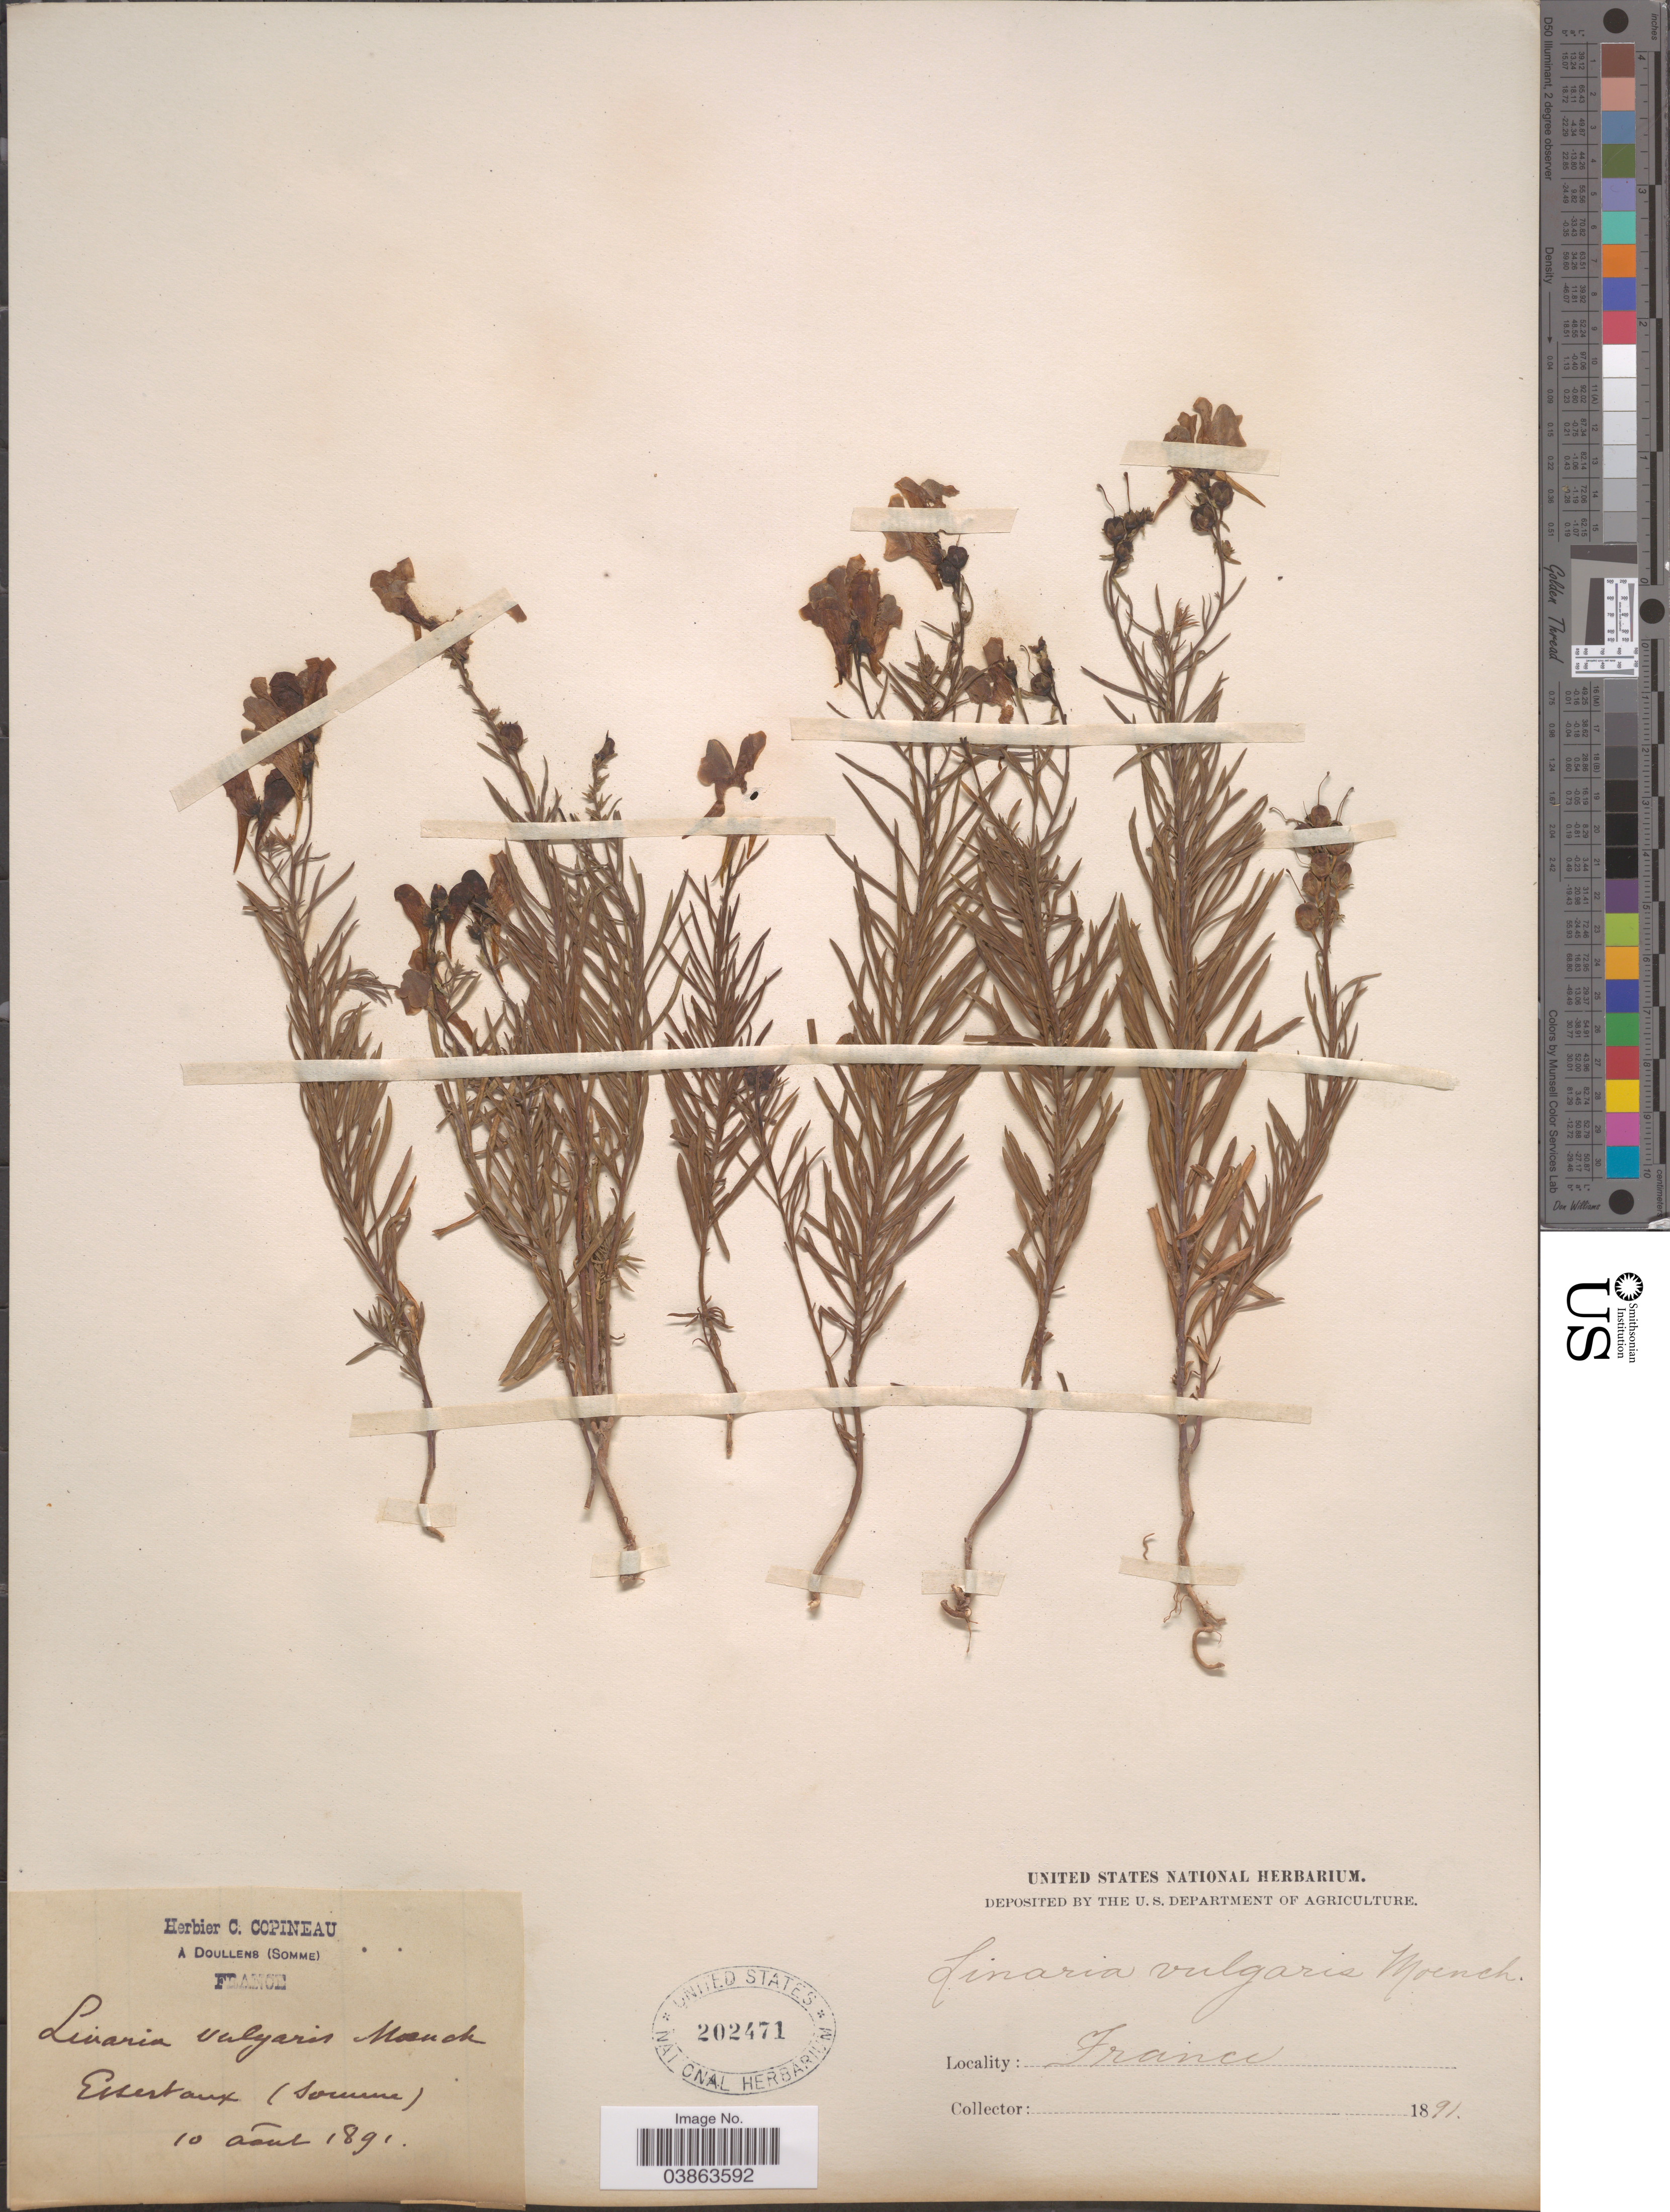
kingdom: Plantae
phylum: Tracheophyta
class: Magnoliopsida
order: Lamiales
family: Plantaginaceae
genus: Linaria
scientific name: Linaria vulgaris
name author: Mill.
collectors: ex herb. C. Copineau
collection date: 1891-08-10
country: France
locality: Essertaux (Somme).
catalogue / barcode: US 202471